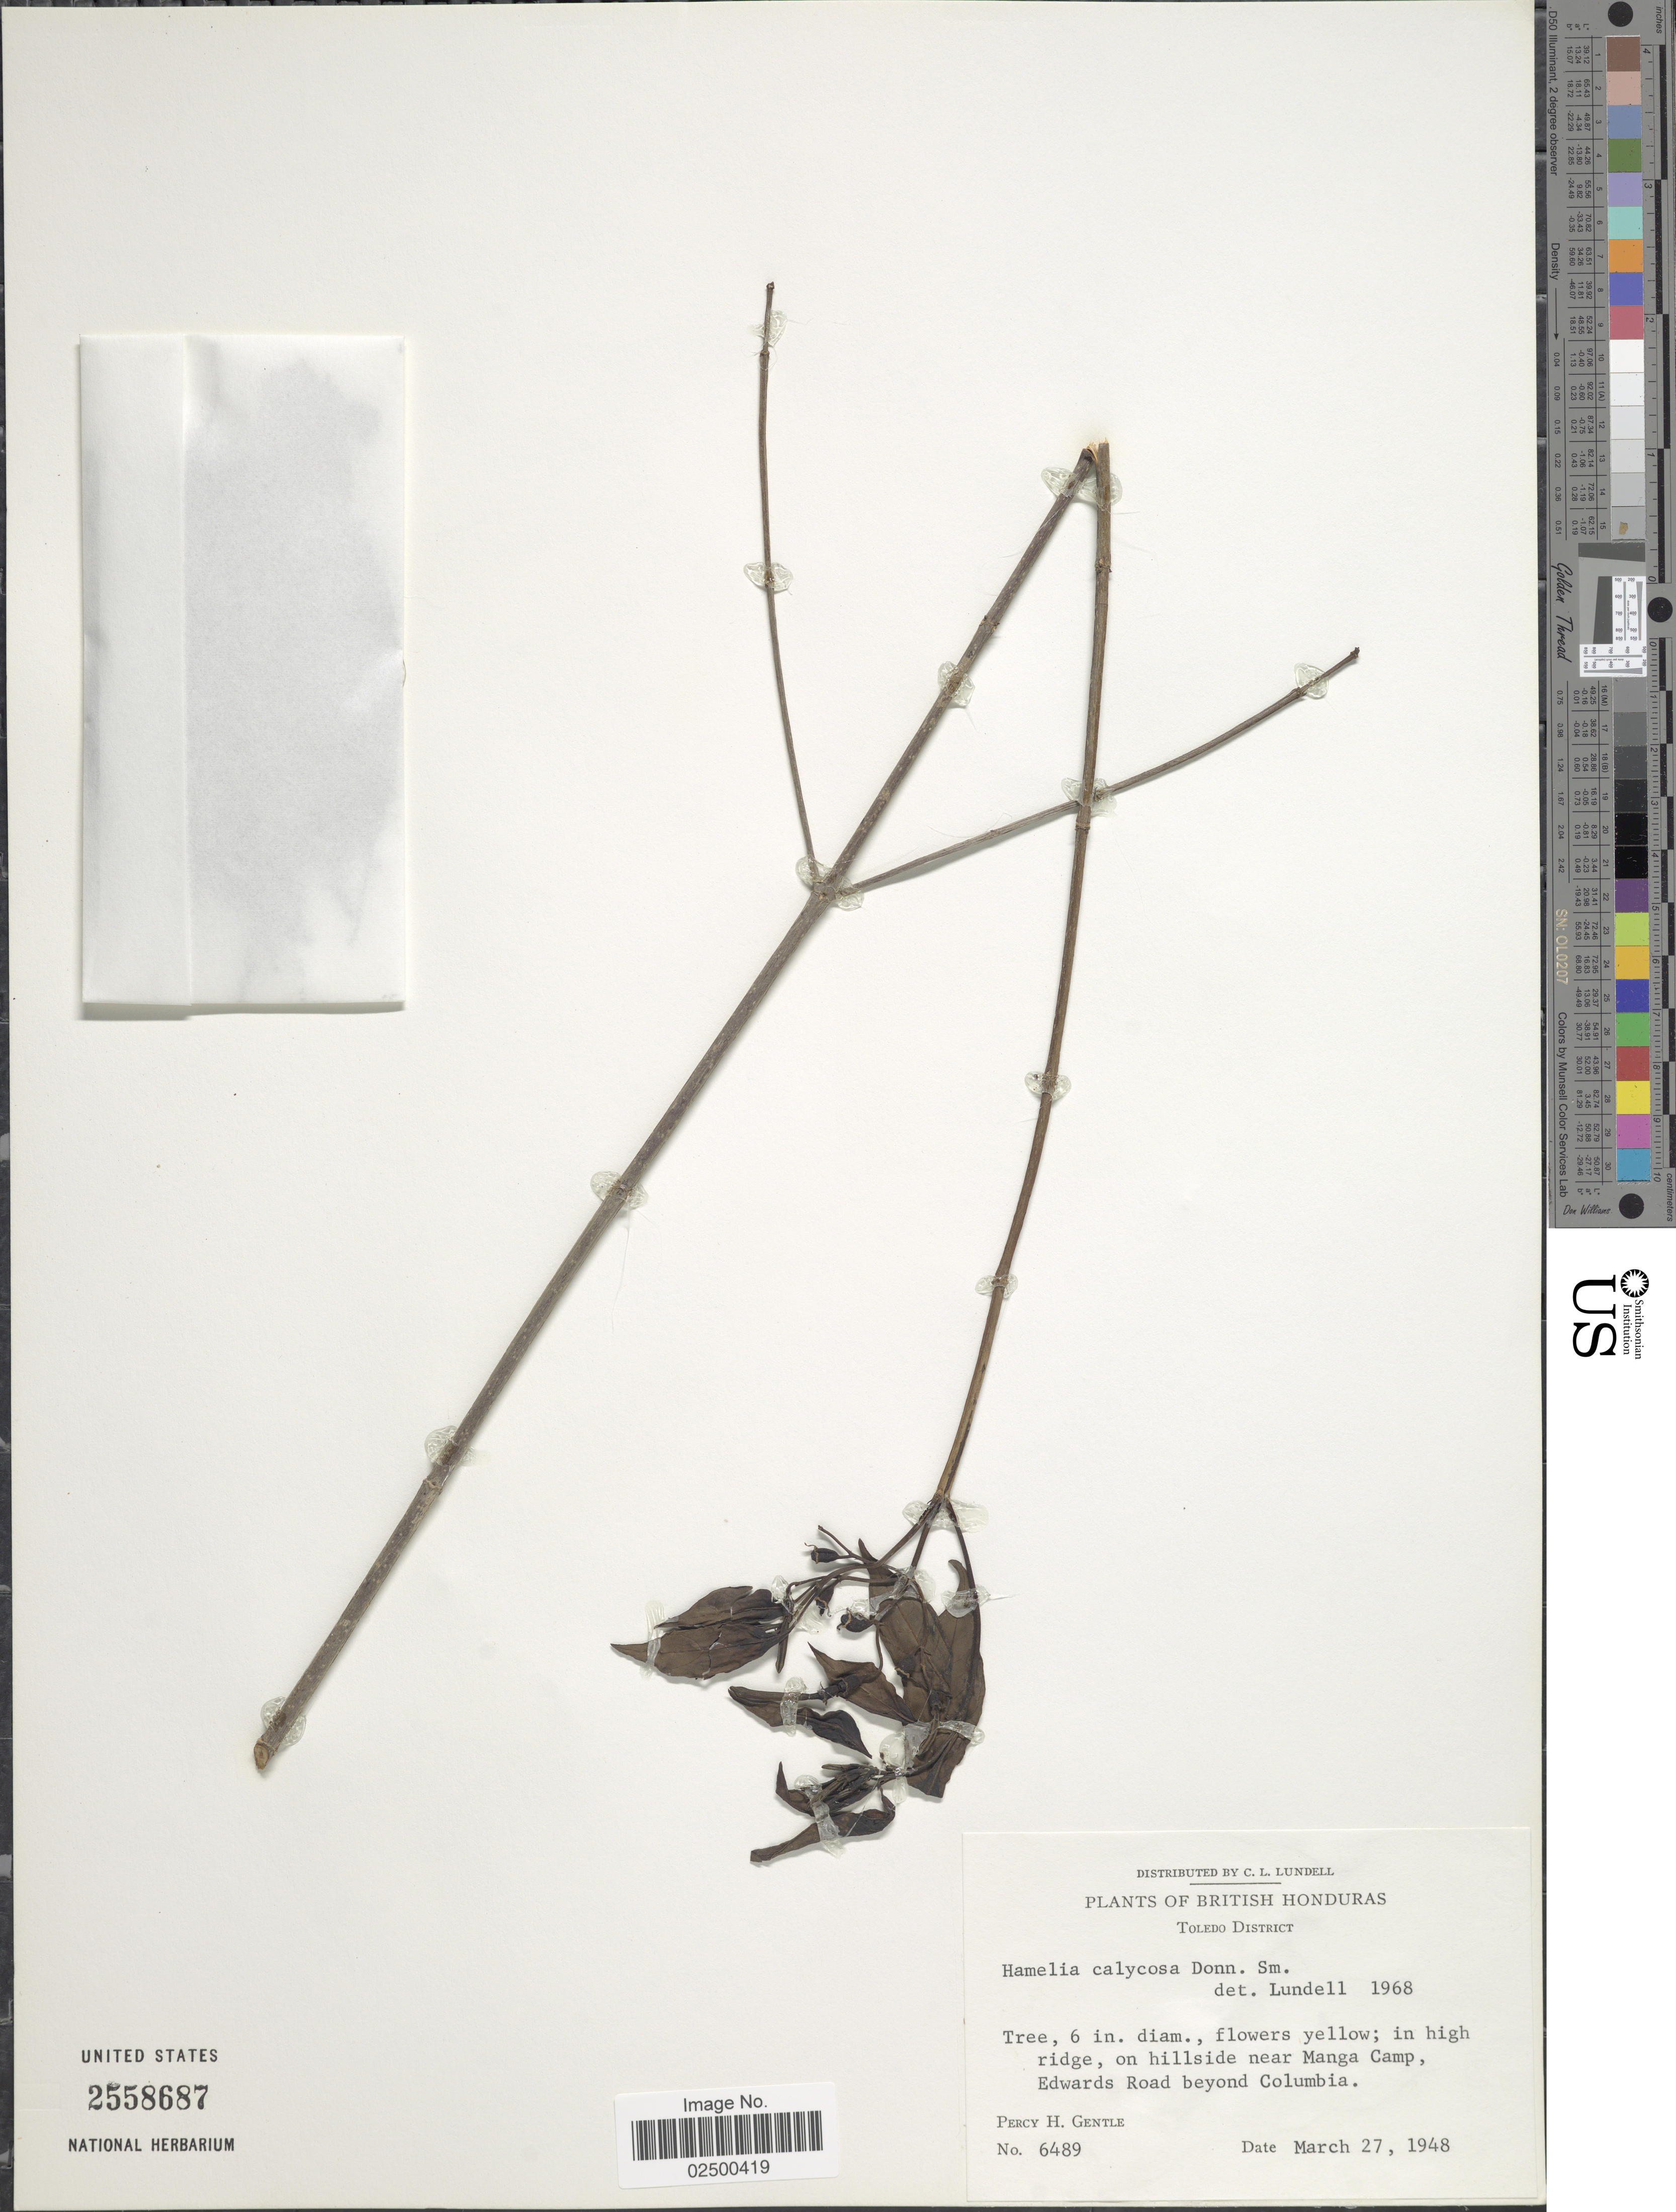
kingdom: Plantae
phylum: Tracheophyta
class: Magnoliopsida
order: Gentianales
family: Rubiaceae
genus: Hamelia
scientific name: Hamelia calycosa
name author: Donn. Sm.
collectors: P. H. Gentle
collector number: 6489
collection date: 1948-03-27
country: Belize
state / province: Toledo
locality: British Honduras, Toledo District, in high ridge, on hillside near Manga Camp, Edwards Road beyond Columbia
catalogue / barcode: US 2558687